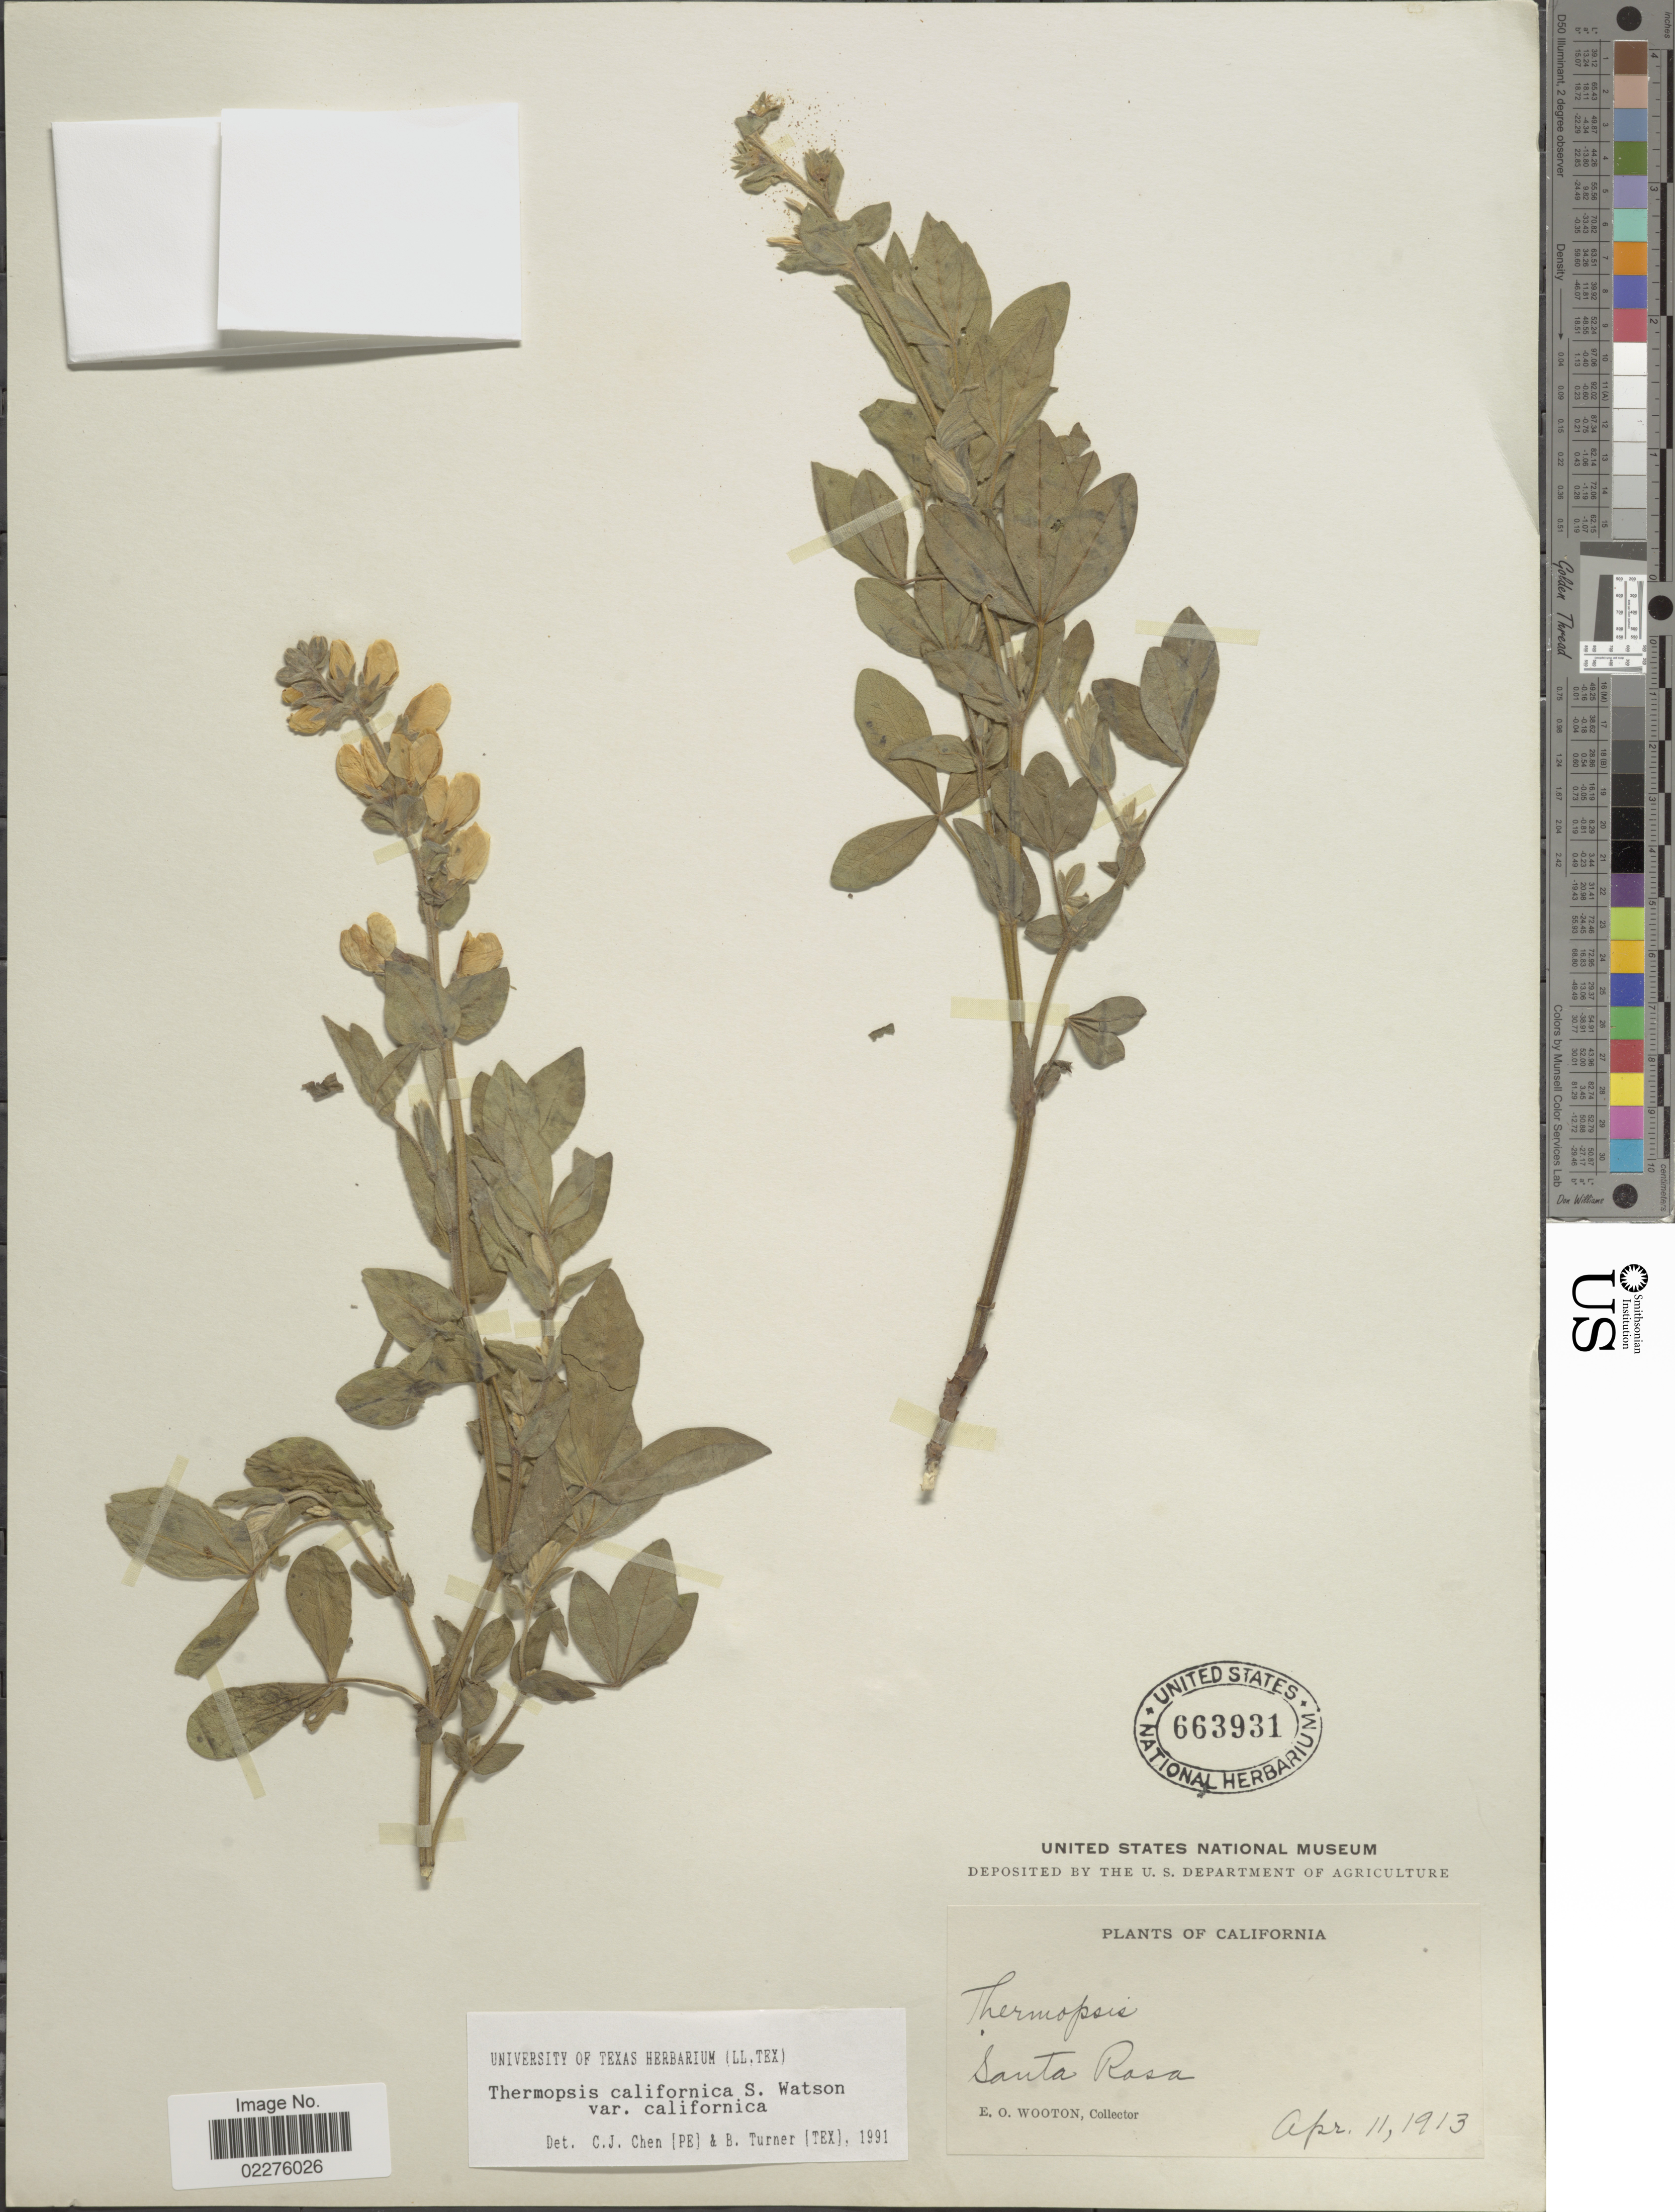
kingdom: Plantae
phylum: Tracheophyta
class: Magnoliopsida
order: Fabales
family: Fabaceae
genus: Thermopsis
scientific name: Thermopsis californica var. californica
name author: S. Watson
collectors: E. O. Wooton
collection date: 1913-04-11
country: United States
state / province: California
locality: Santa Rosa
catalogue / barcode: US 663931